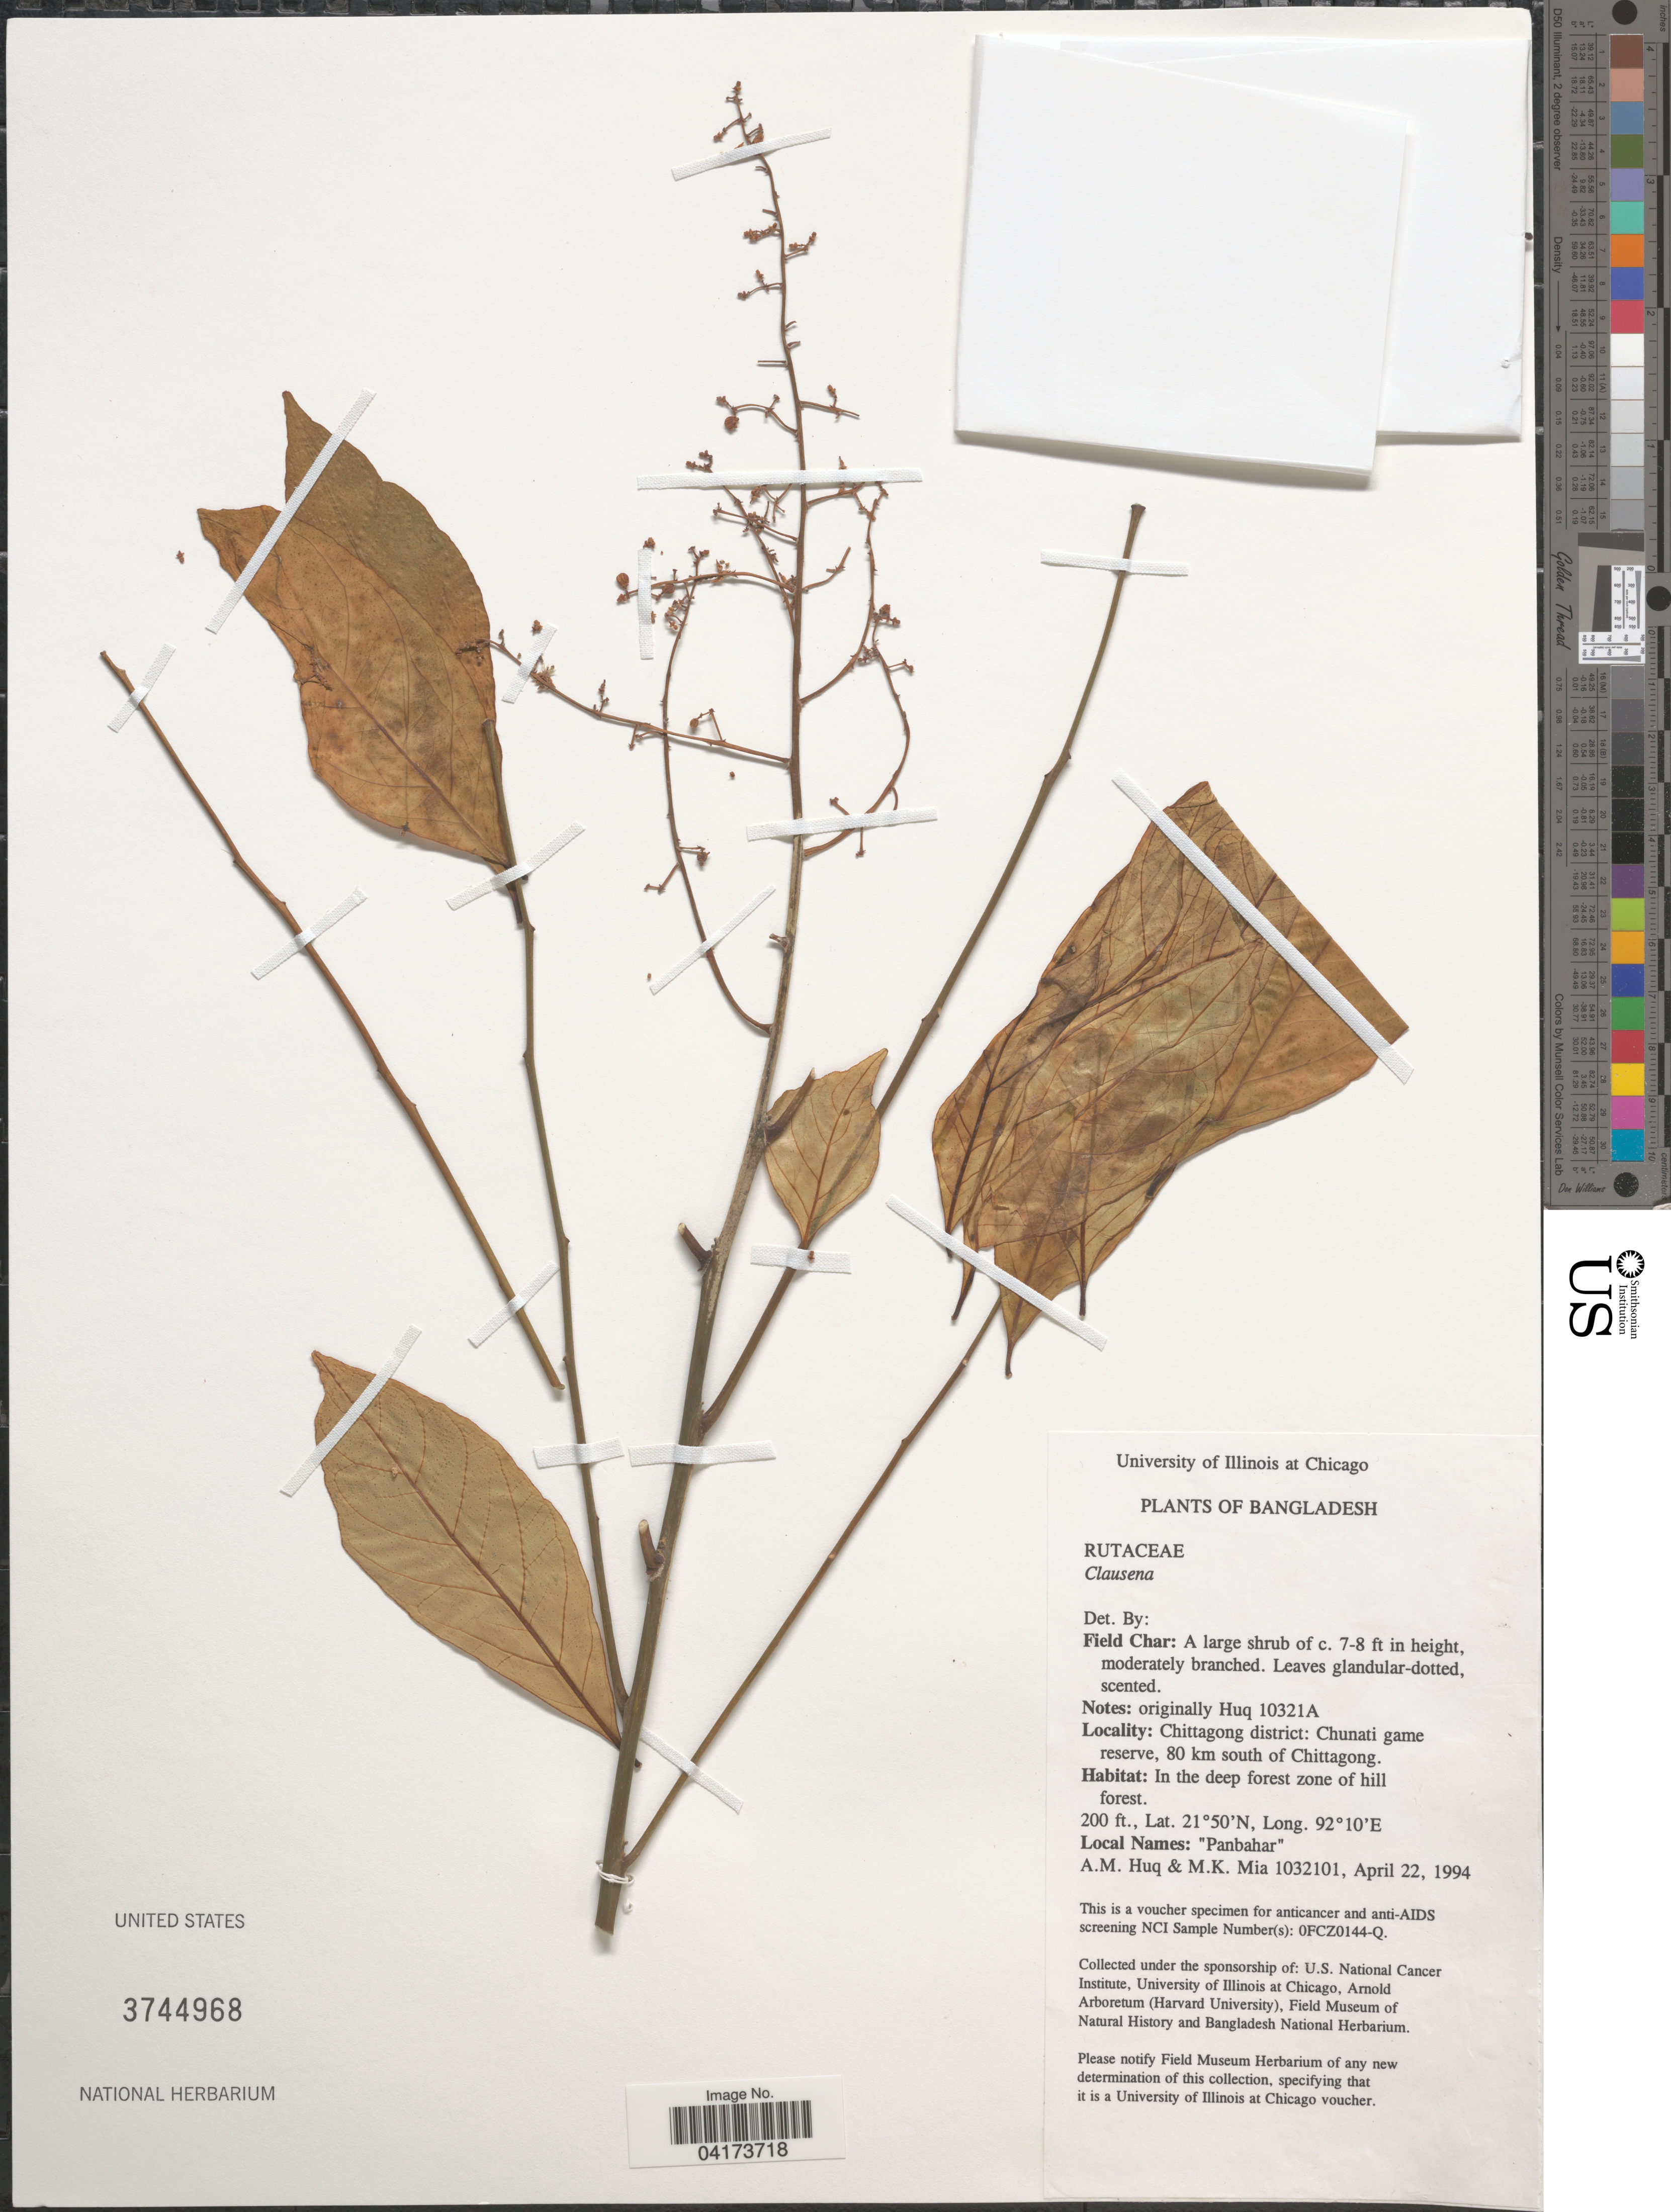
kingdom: Plantae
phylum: Tracheophyta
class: Magnoliopsida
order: Sapindales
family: Rutaceae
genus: Clausena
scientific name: Clausena sp.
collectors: A. M. Huq & M. Mia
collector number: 1032101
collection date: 1994-04-22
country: Bangladesh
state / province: Chittagong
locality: Chittagong district: Chunati game reserve, 80 km south of Chittagong.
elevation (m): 61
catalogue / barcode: US 3744968